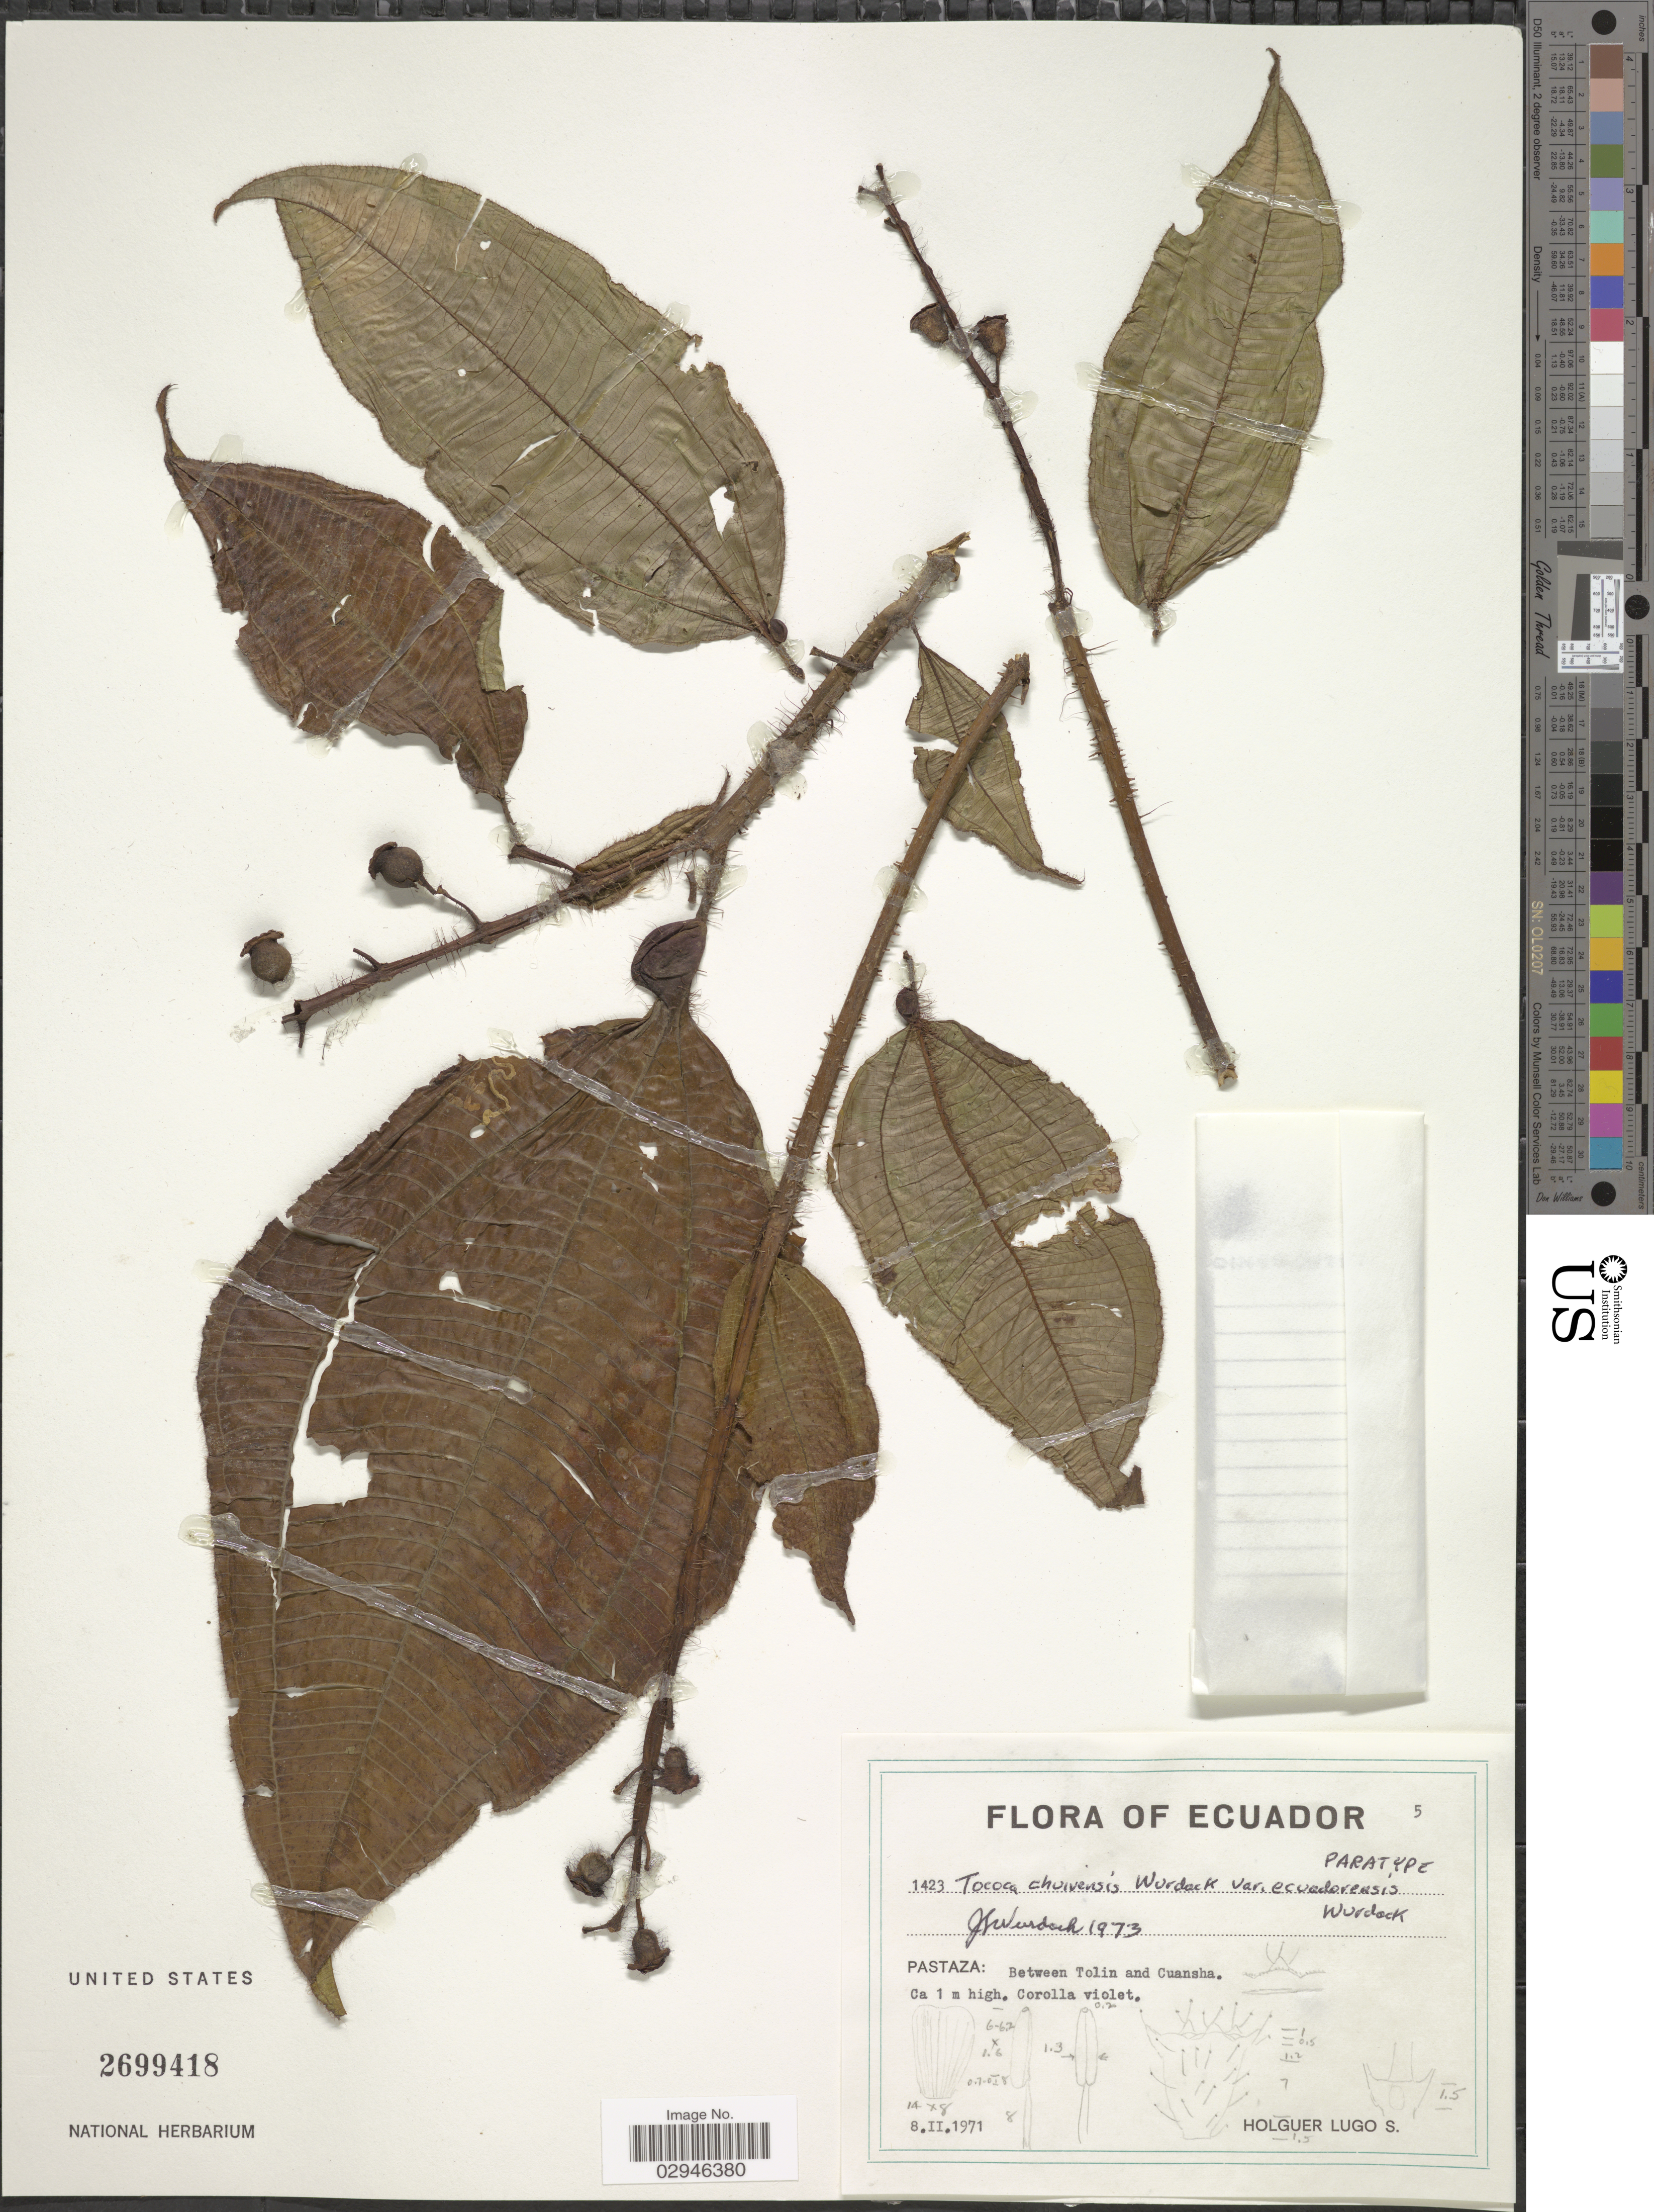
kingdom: Plantae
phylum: Tracheophyta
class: Magnoliopsida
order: Myrtales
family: Melastomataceae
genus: Tococa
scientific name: Tococa chuivensis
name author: Wurdack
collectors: H. Lugo S.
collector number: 1423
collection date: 1971-02-08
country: Ecuador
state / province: Pastaza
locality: Between Tolin and Cuansha.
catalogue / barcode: US 2699418